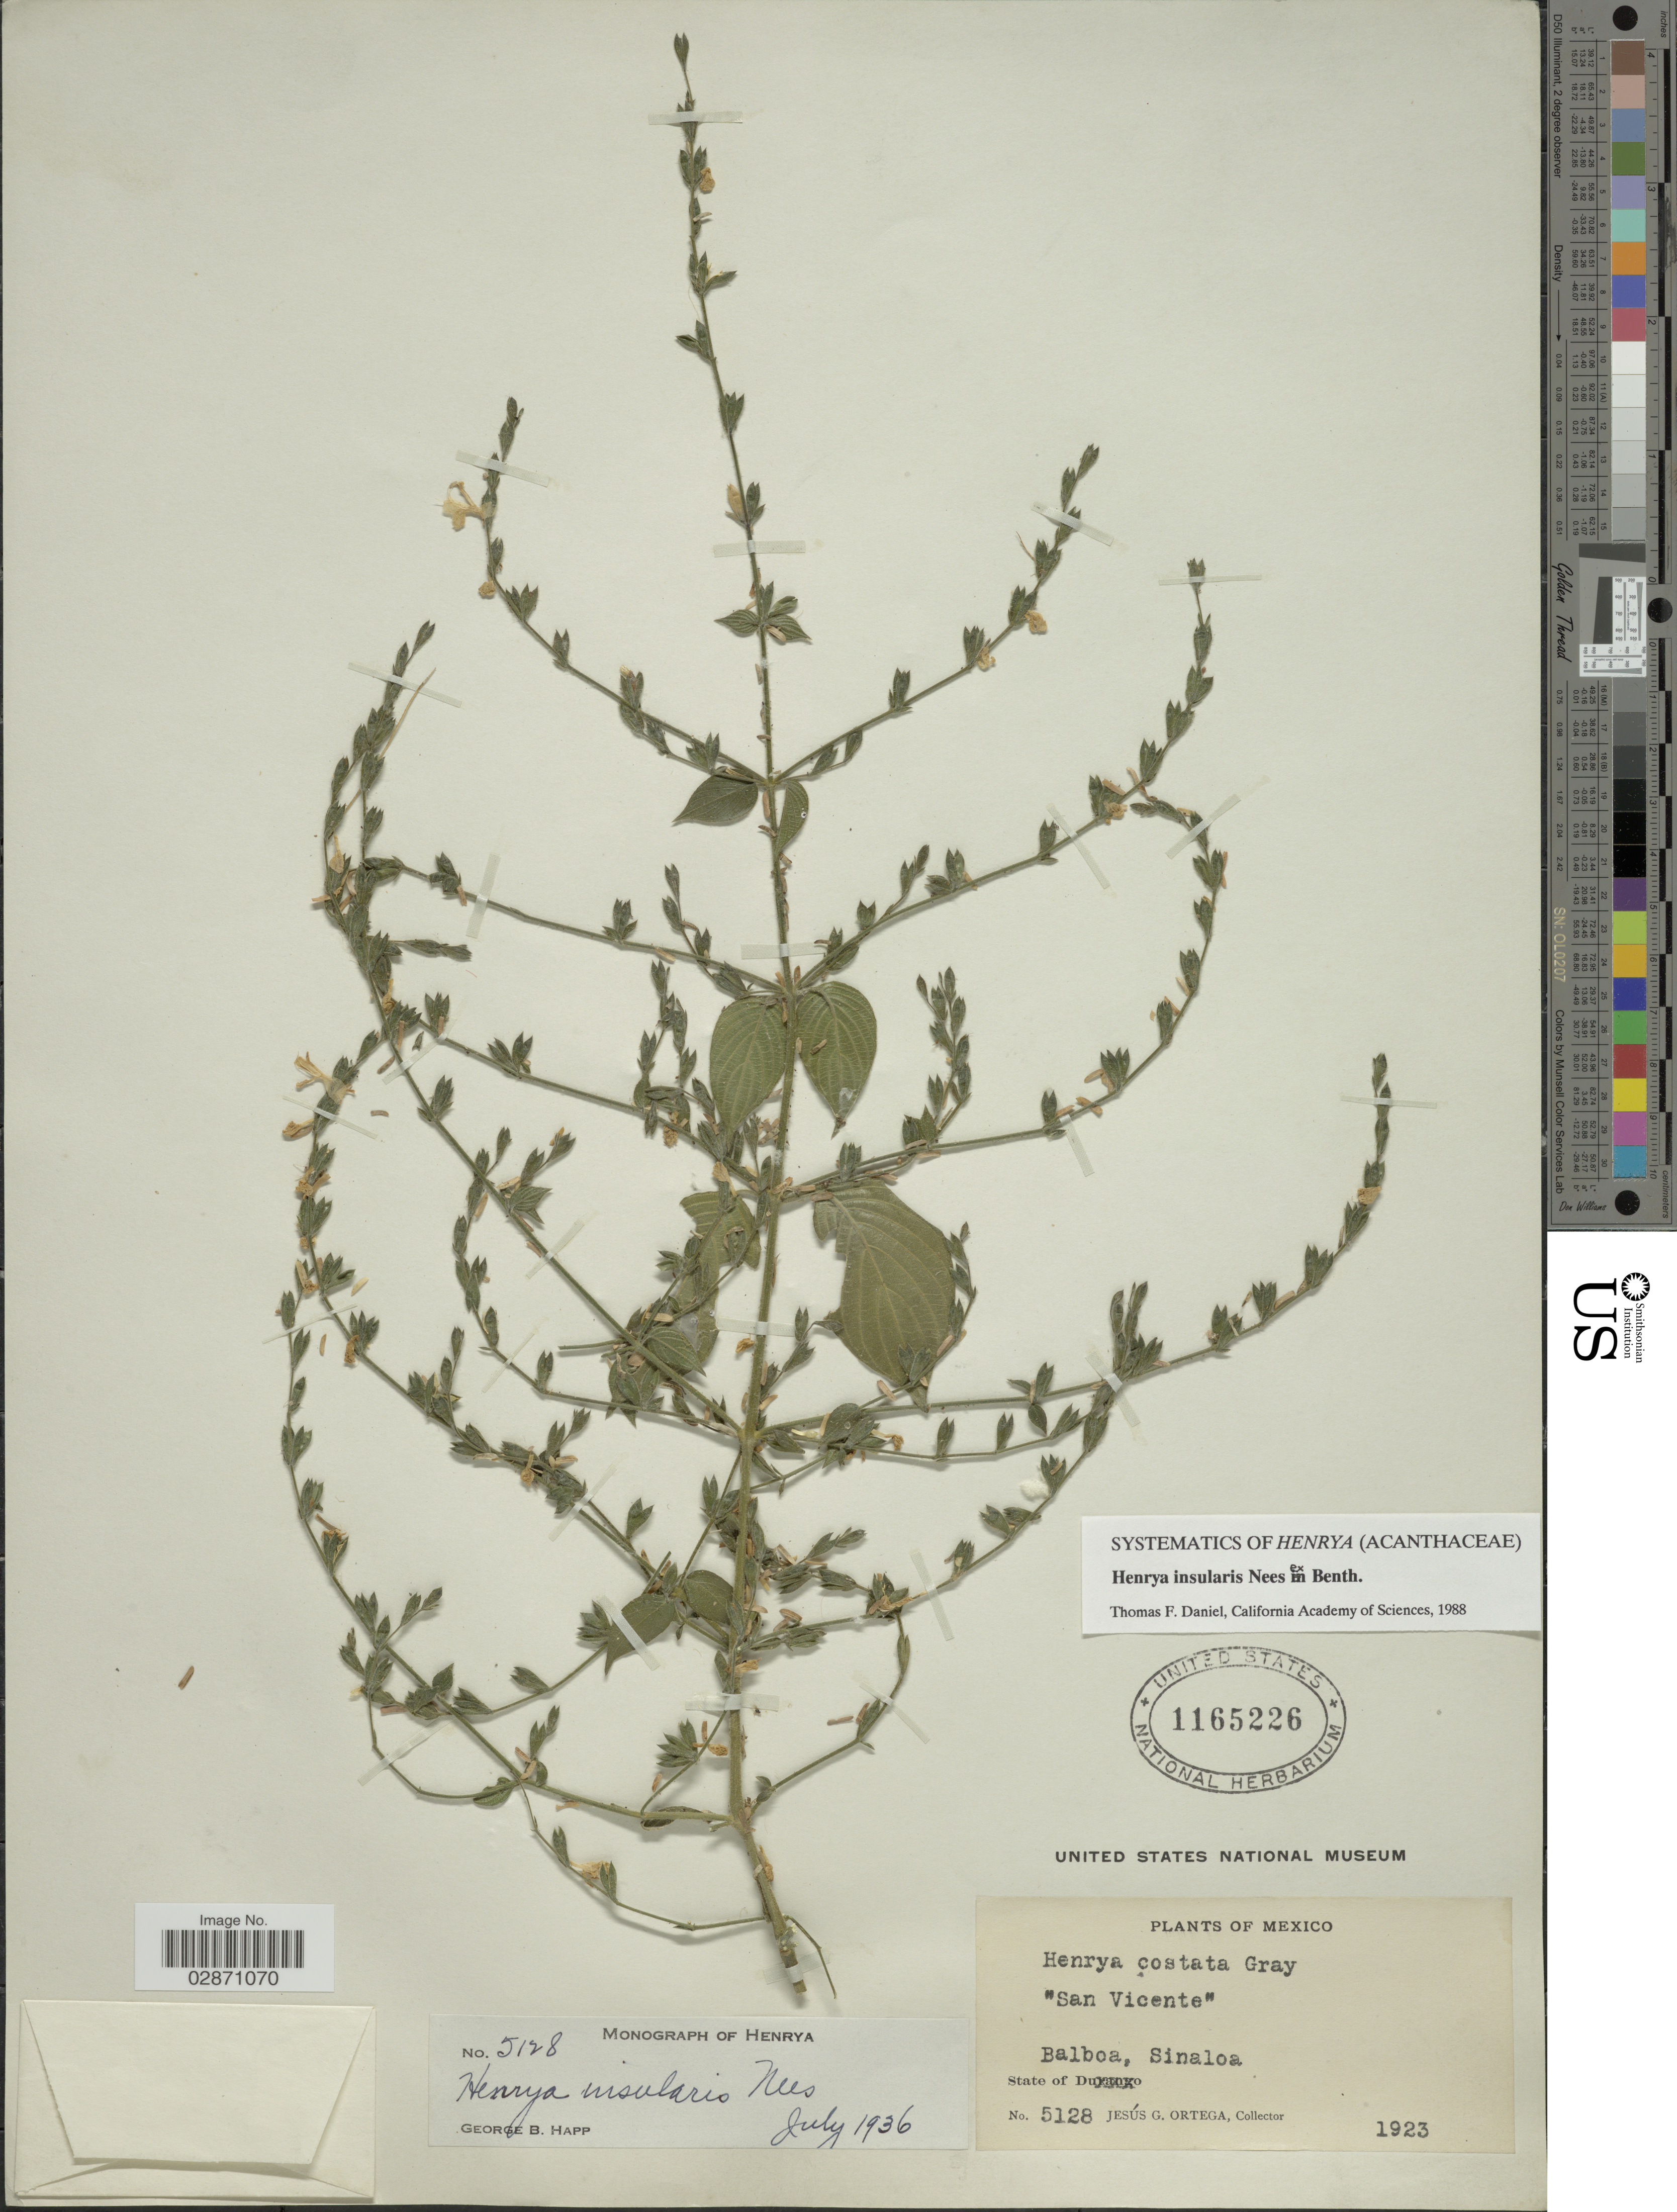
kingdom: Plantae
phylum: Tracheophyta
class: Magnoliopsida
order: Lamiales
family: Acanthaceae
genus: Henrya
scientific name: Henrya insularis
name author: Nees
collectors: J. Ortega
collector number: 5128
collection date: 1923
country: Mexico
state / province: Sinaloa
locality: Balboa.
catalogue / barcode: US 1165226